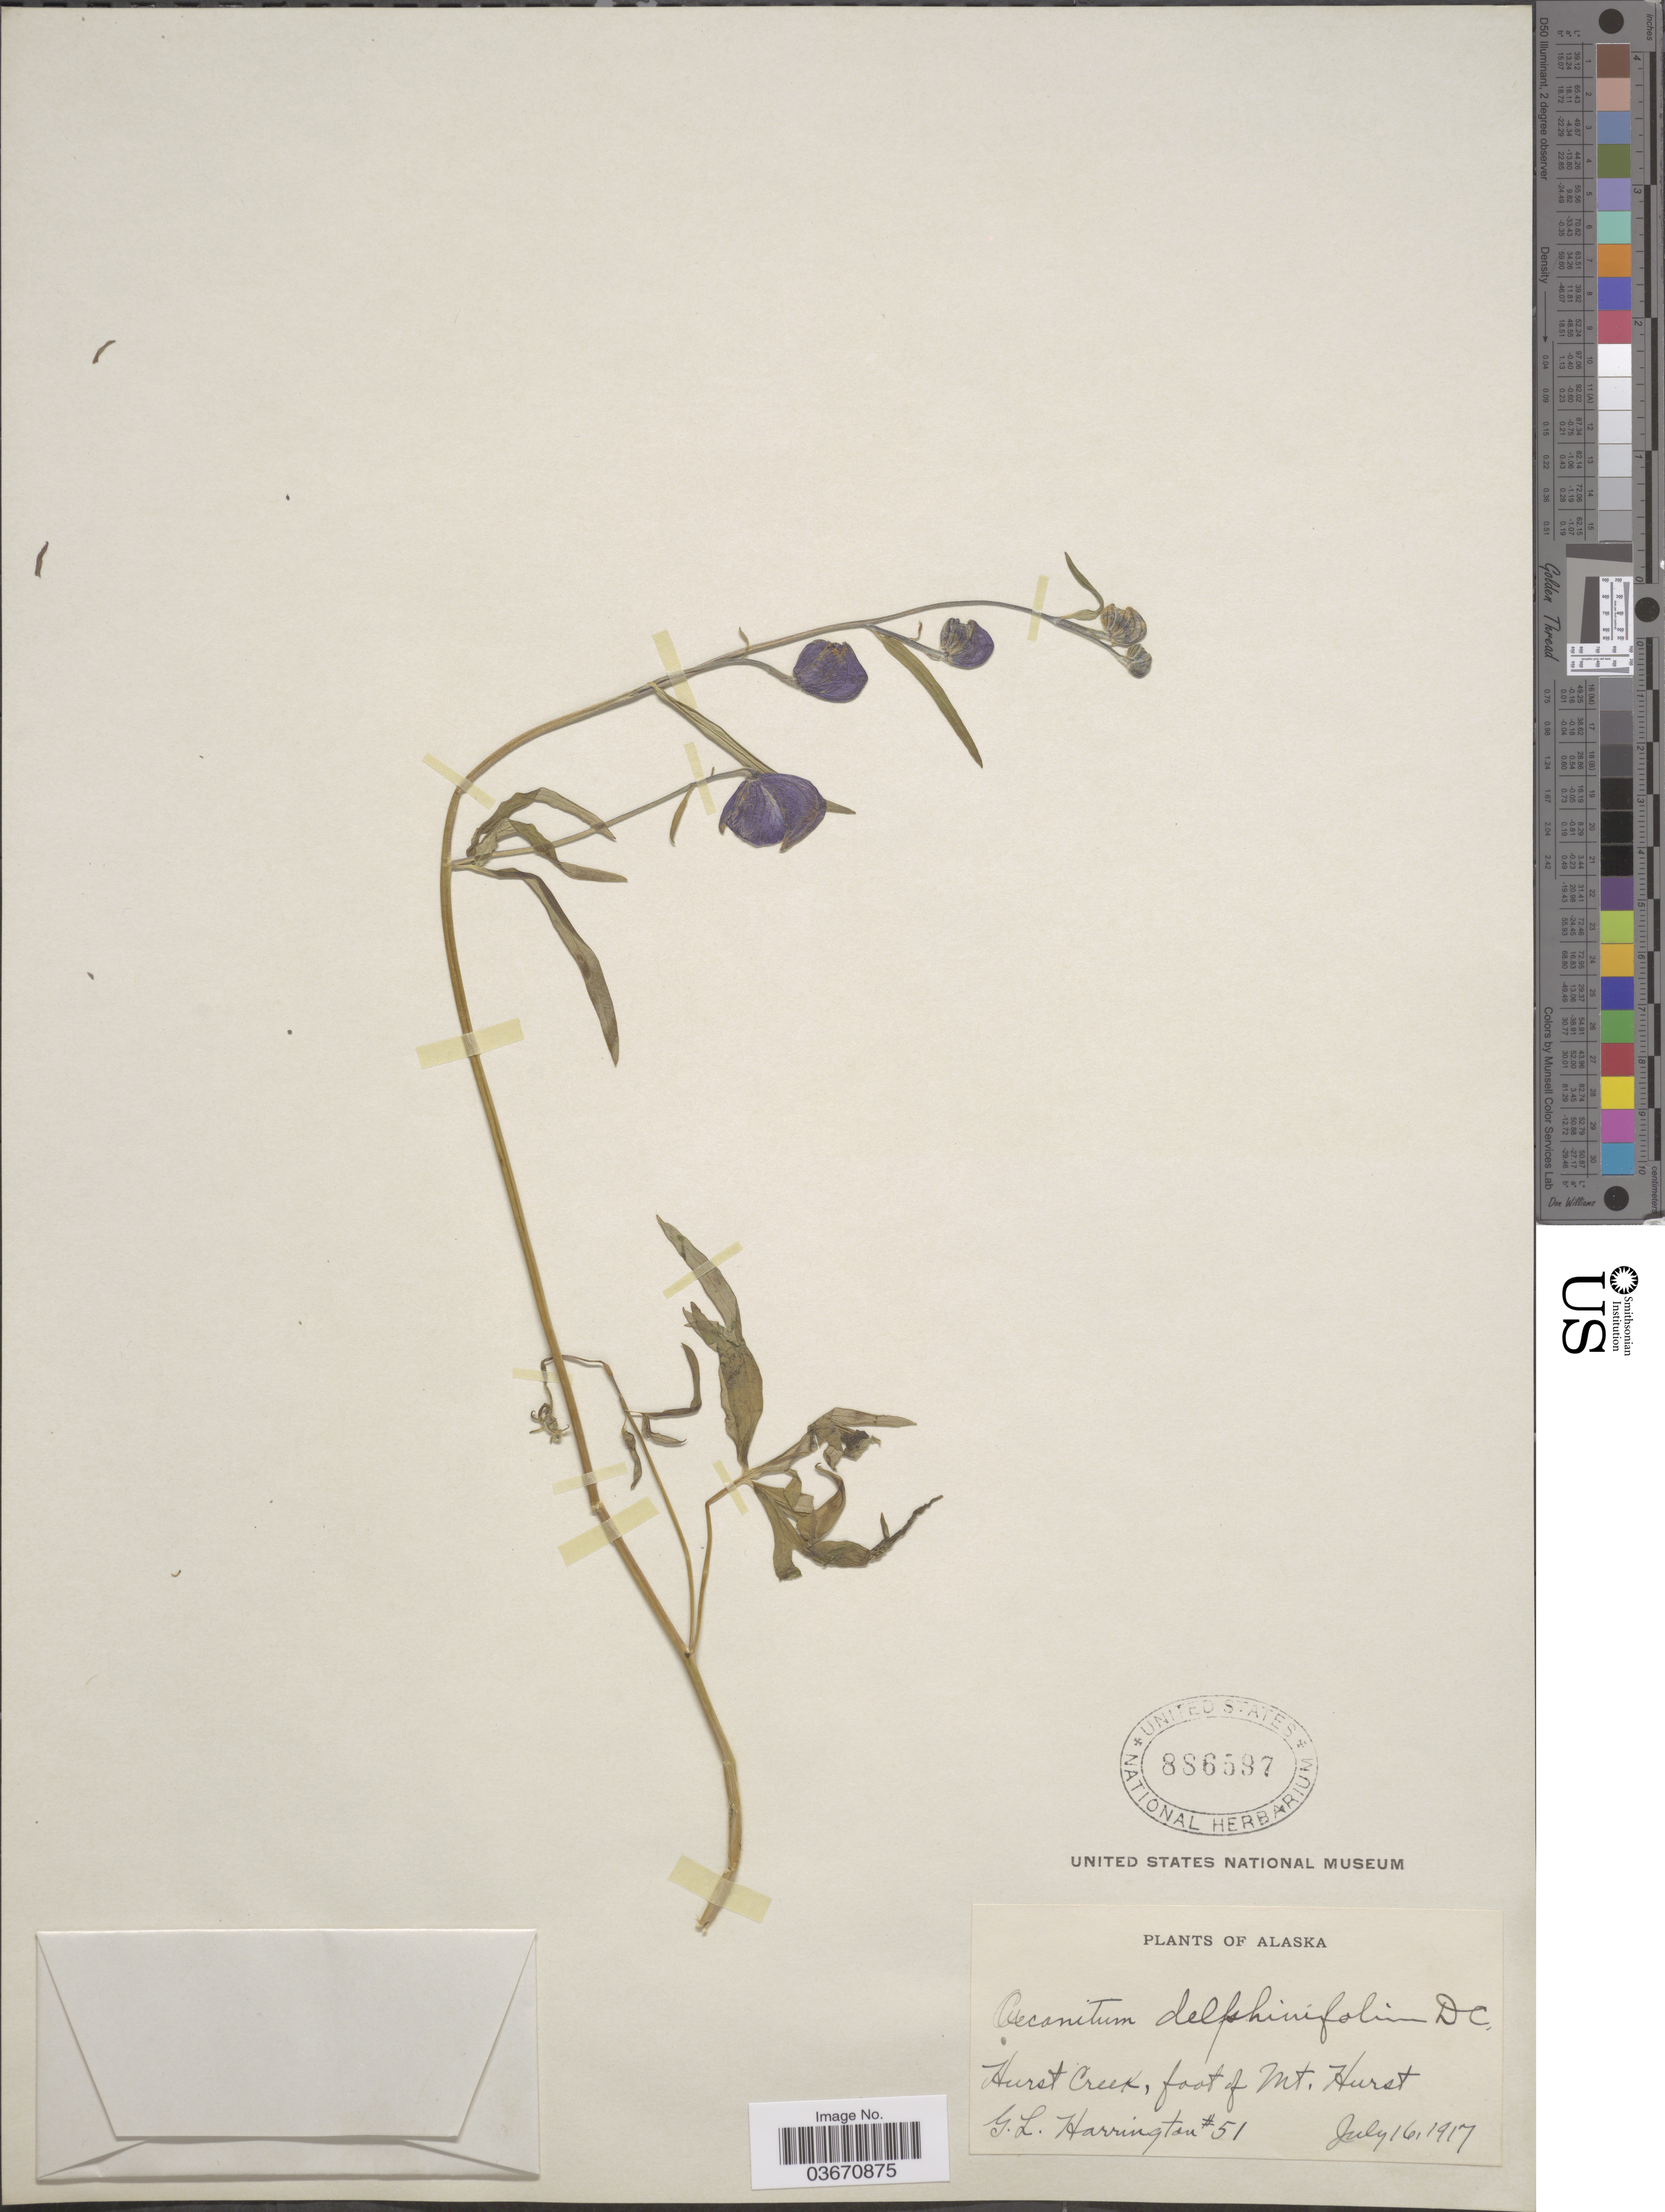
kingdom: Plantae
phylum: Tracheophyta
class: Magnoliopsida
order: Ranunculales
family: Ranunculaceae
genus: Aconitum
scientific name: Aconitum delphinifolium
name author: DC.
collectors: G. Harrington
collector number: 51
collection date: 1917-07-16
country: United States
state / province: Alaska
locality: Hurst Creek, foot of Mt. Hurst.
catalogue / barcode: US 886597